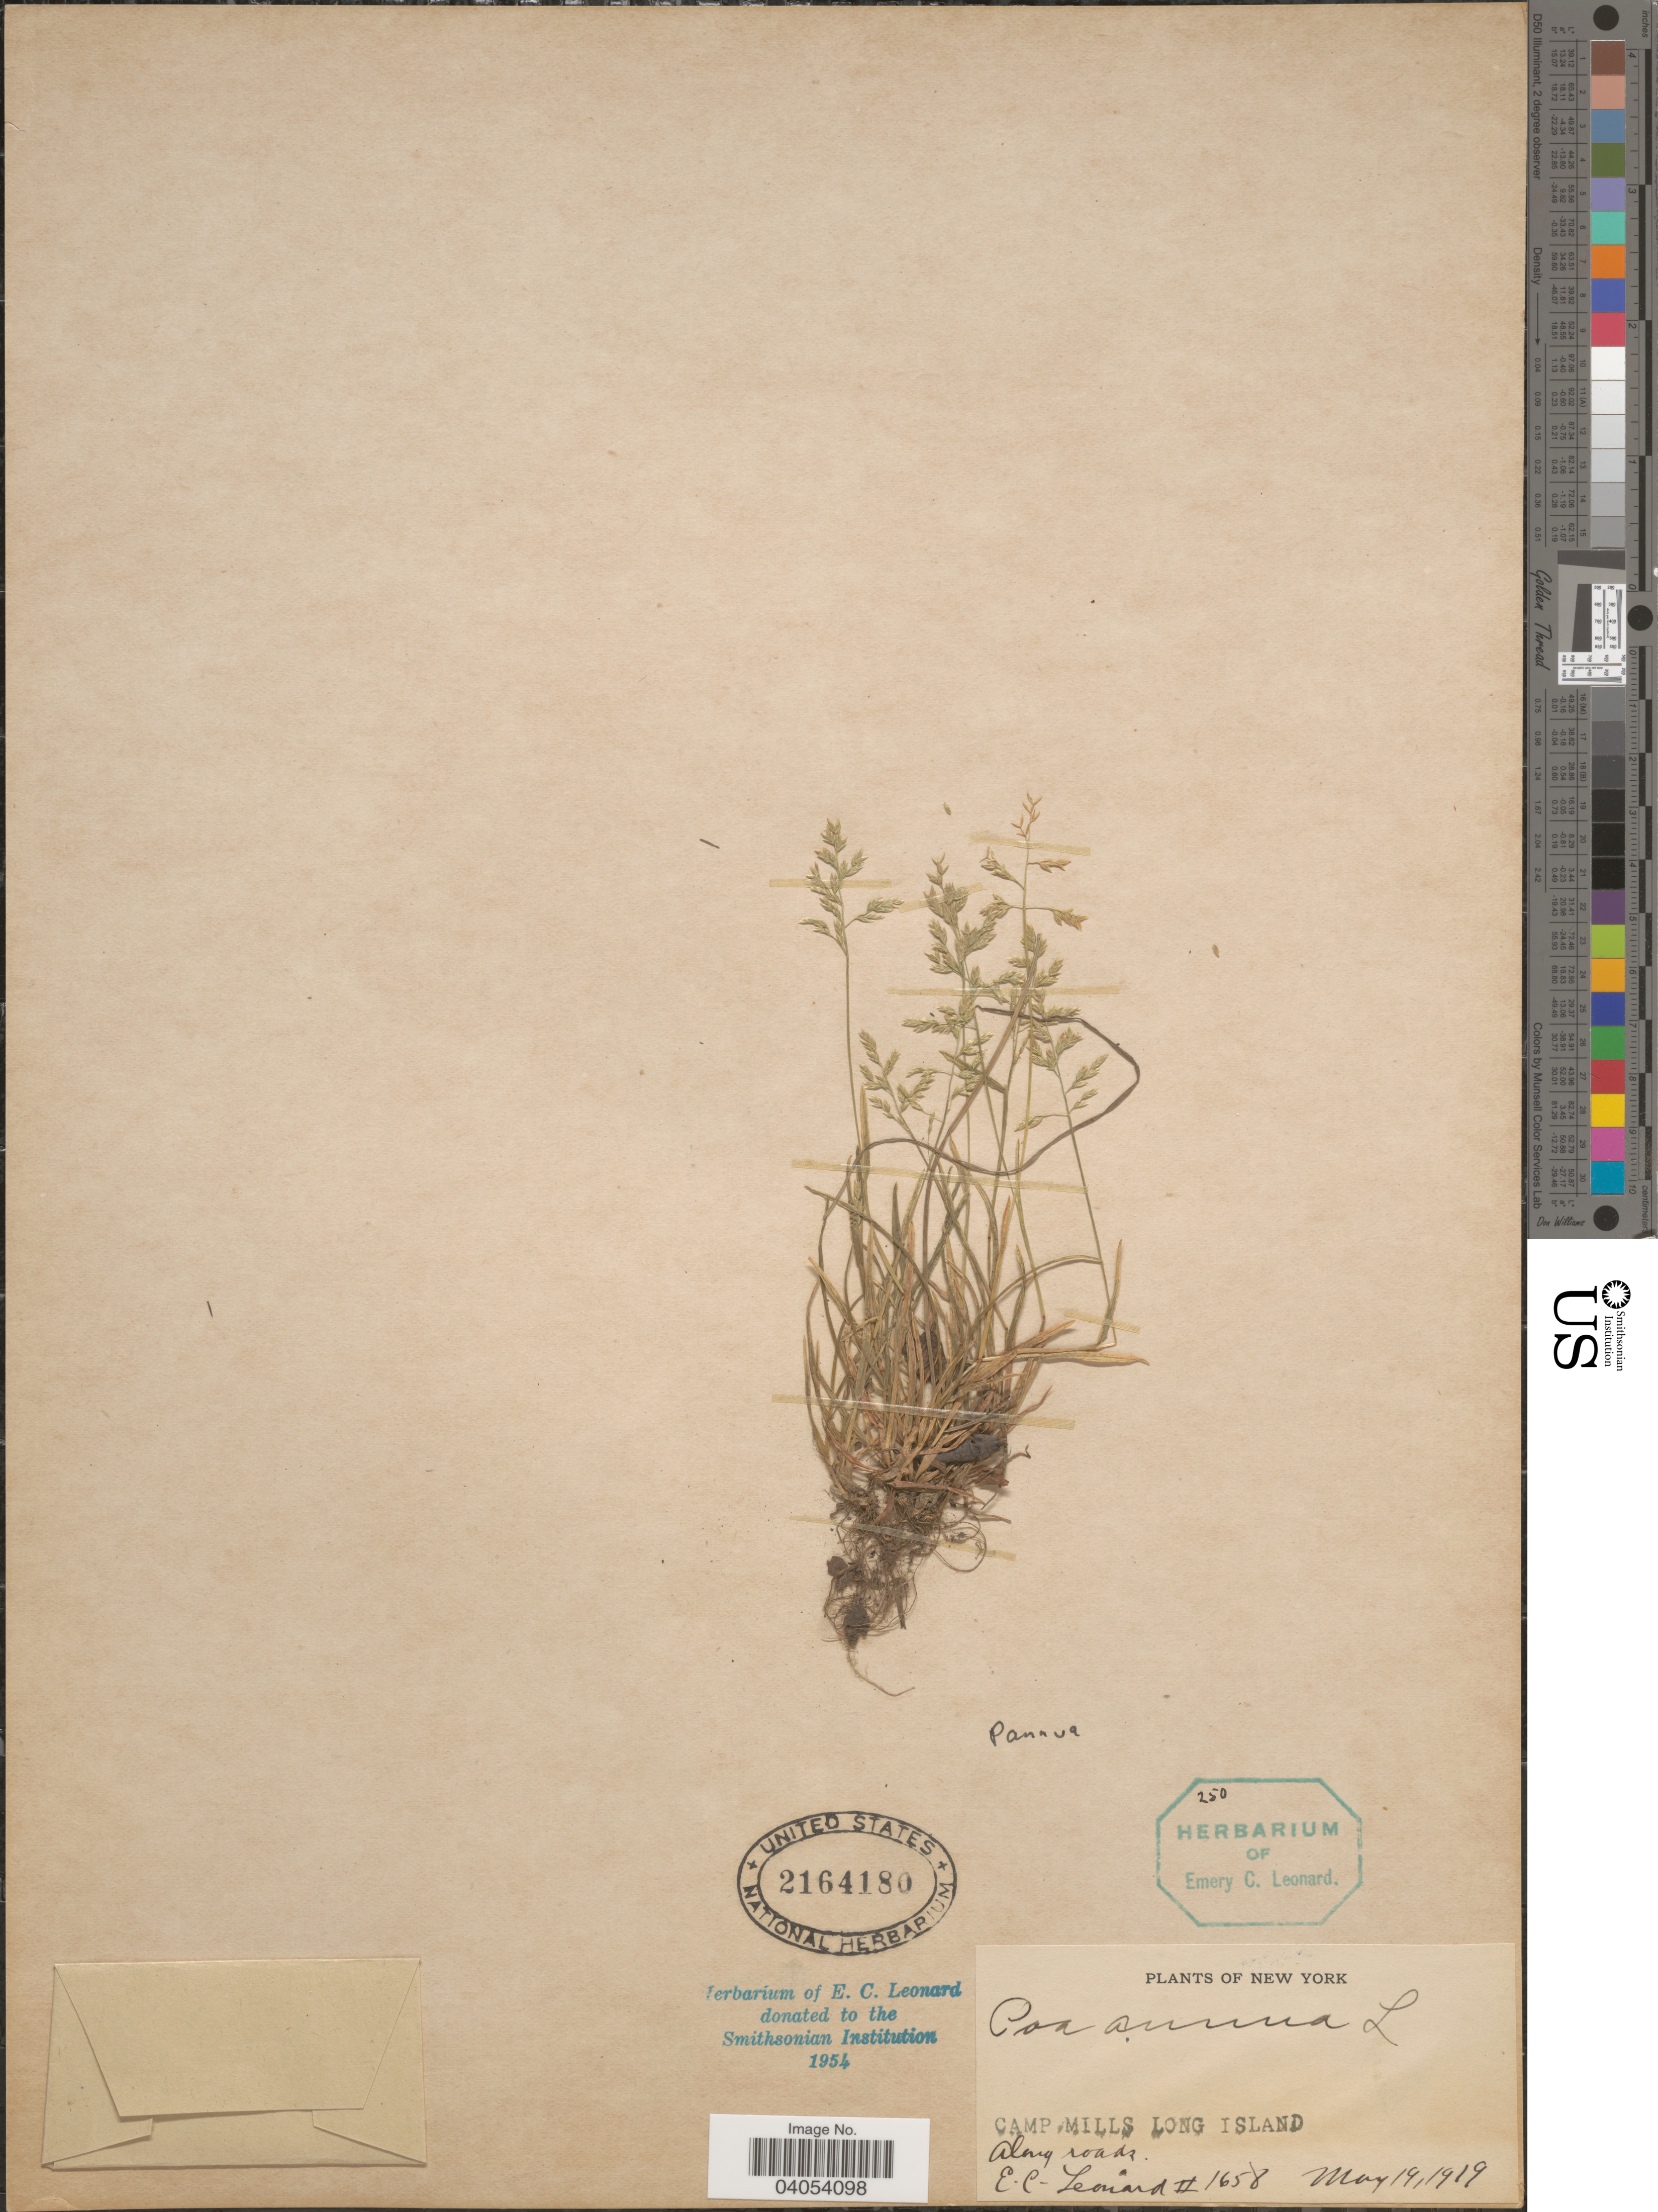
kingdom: Plantae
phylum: Tracheophyta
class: Liliopsida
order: Poales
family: Poaceae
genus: Poa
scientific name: Poa annua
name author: L.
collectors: E. C. Leonard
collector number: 1658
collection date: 1919-05-19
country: United States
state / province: New York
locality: Camp Mills Long Island. Along roads.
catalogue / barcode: US 2164180